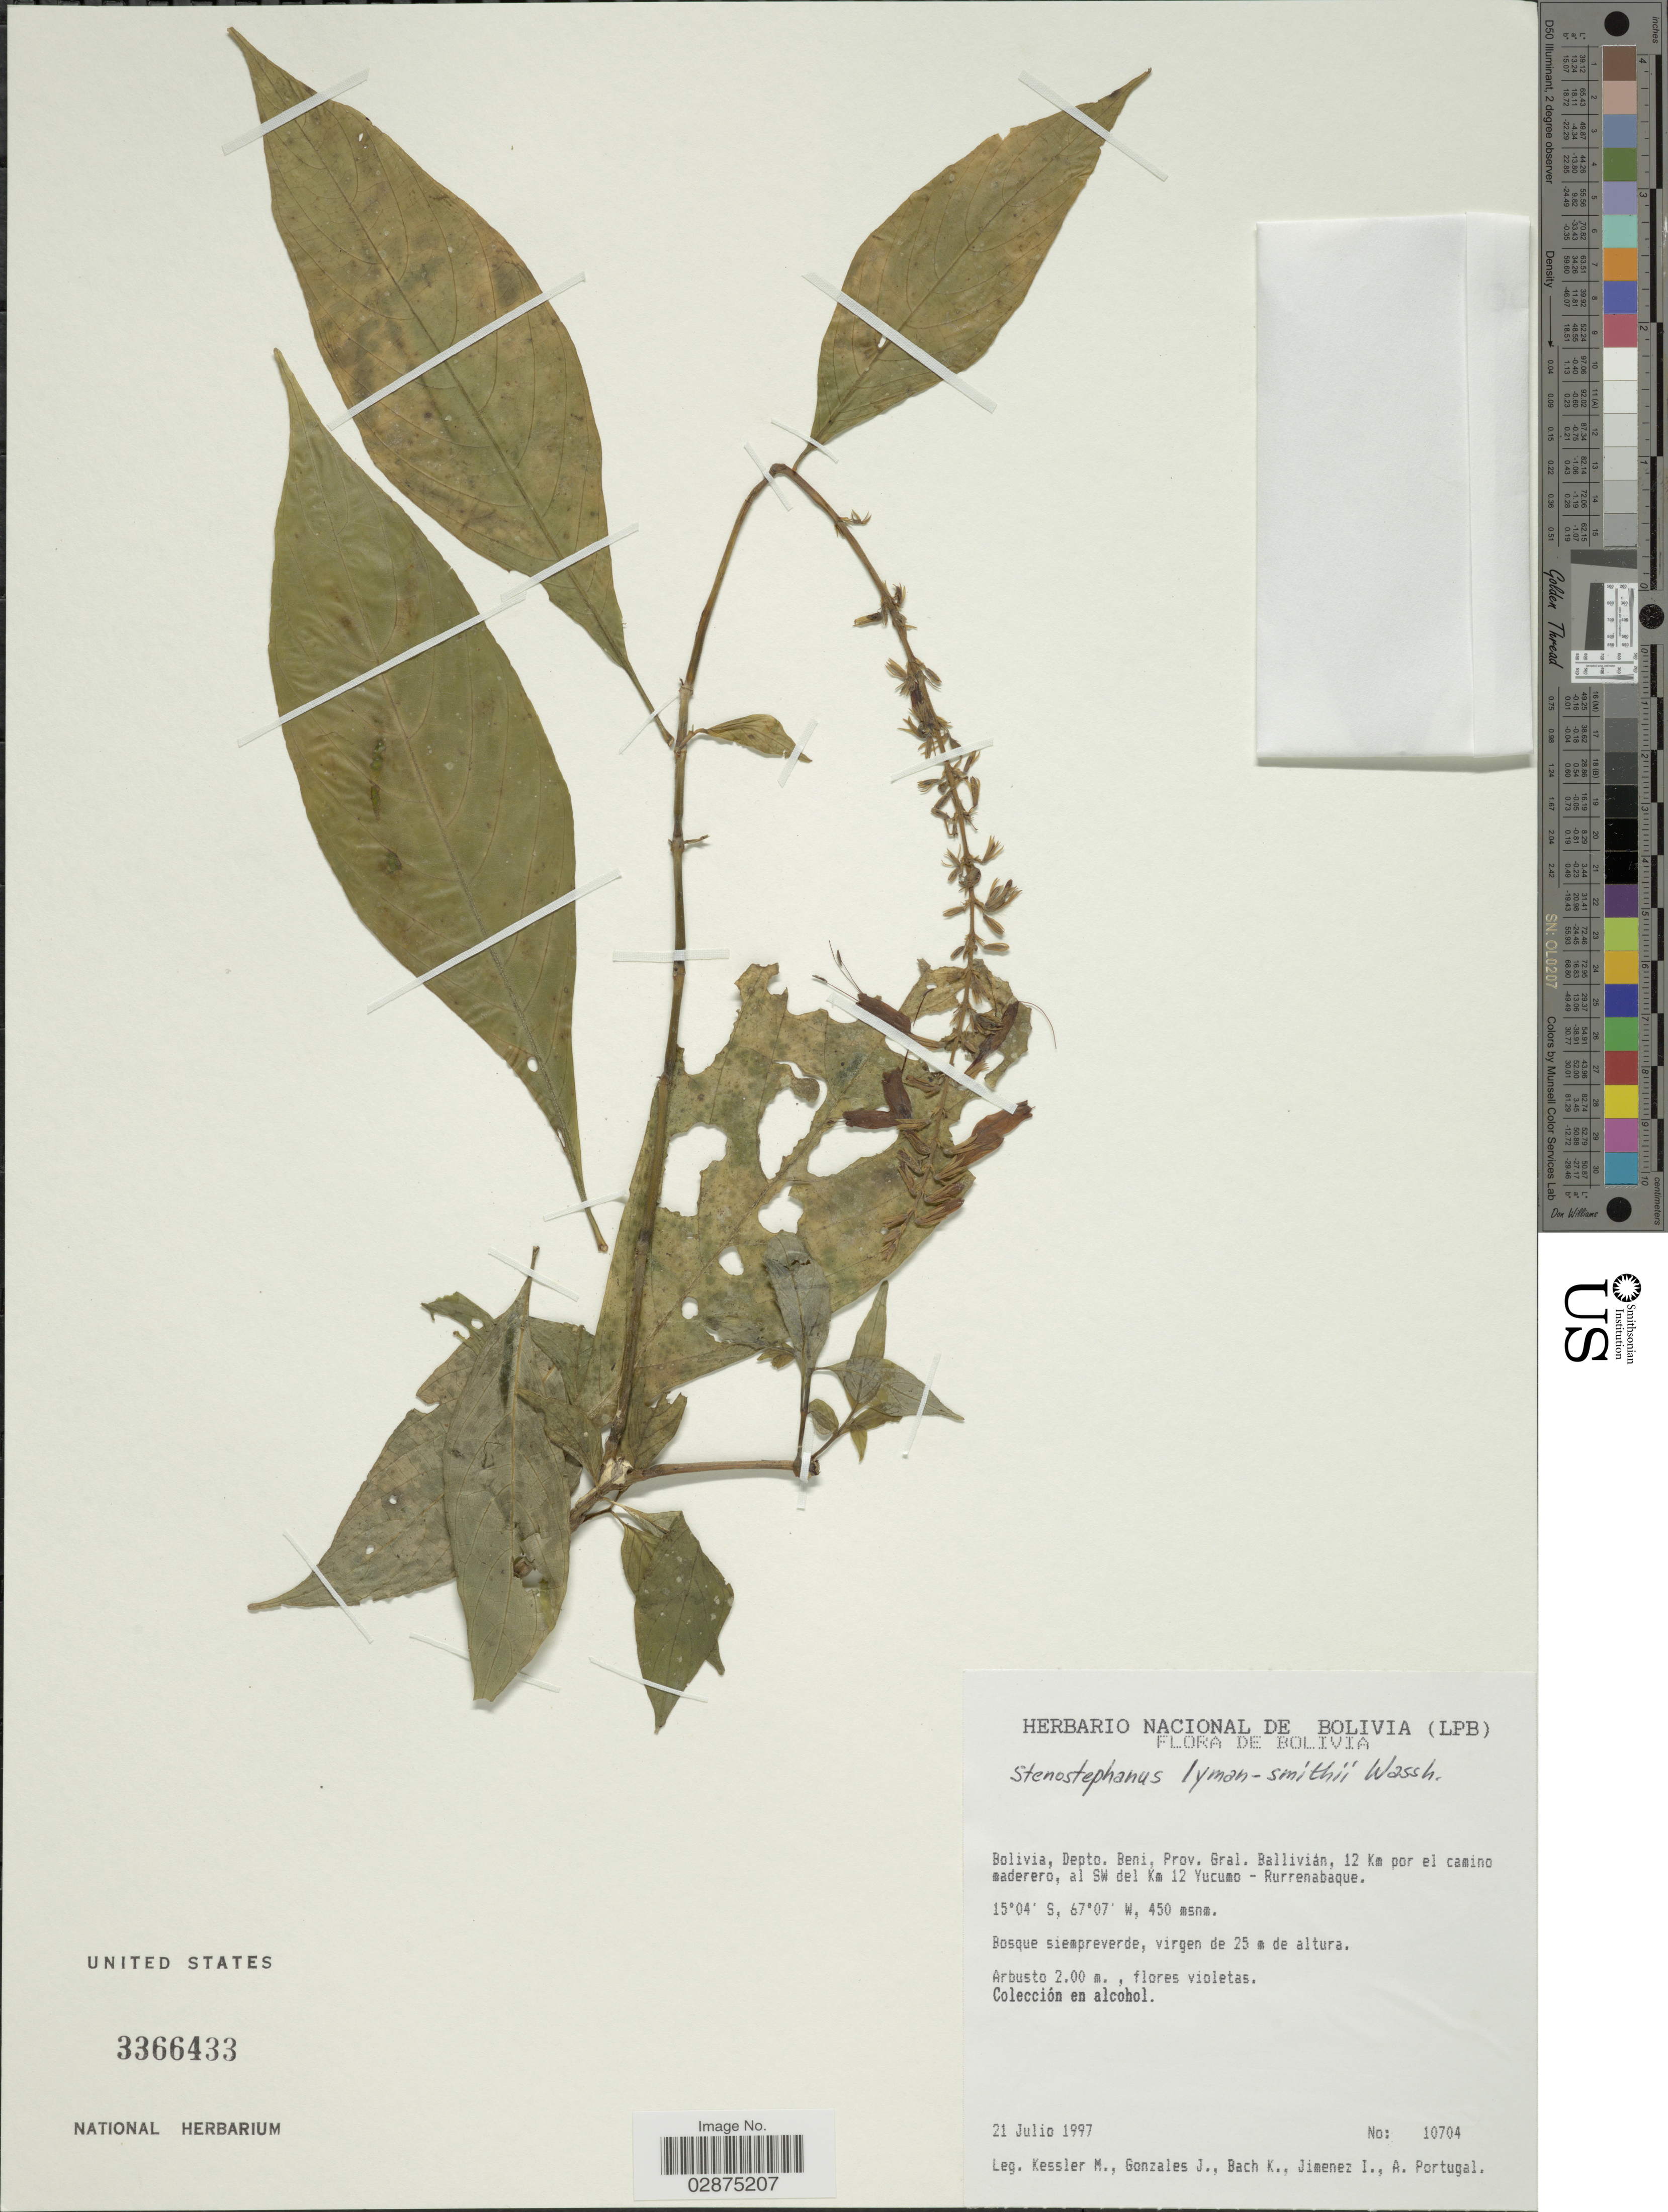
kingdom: Plantae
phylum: Tracheophyta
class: Magnoliopsida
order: Lamiales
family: Acanthaceae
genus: Stenostephanus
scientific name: Stenostephanus lyman-smithii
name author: Wassh.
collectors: M. Kessler, J. Gonzales, K. Bach, I. Jimenez & A. Portugal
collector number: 10704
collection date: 1997-07-21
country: Bolivia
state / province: Beni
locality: Depto. Beni, Prov. Gral. Ballivián, 12 Km por el camino maderero, al SW del Km 12 Yucumo - Rurrenabaque.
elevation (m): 450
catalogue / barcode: US 3366433